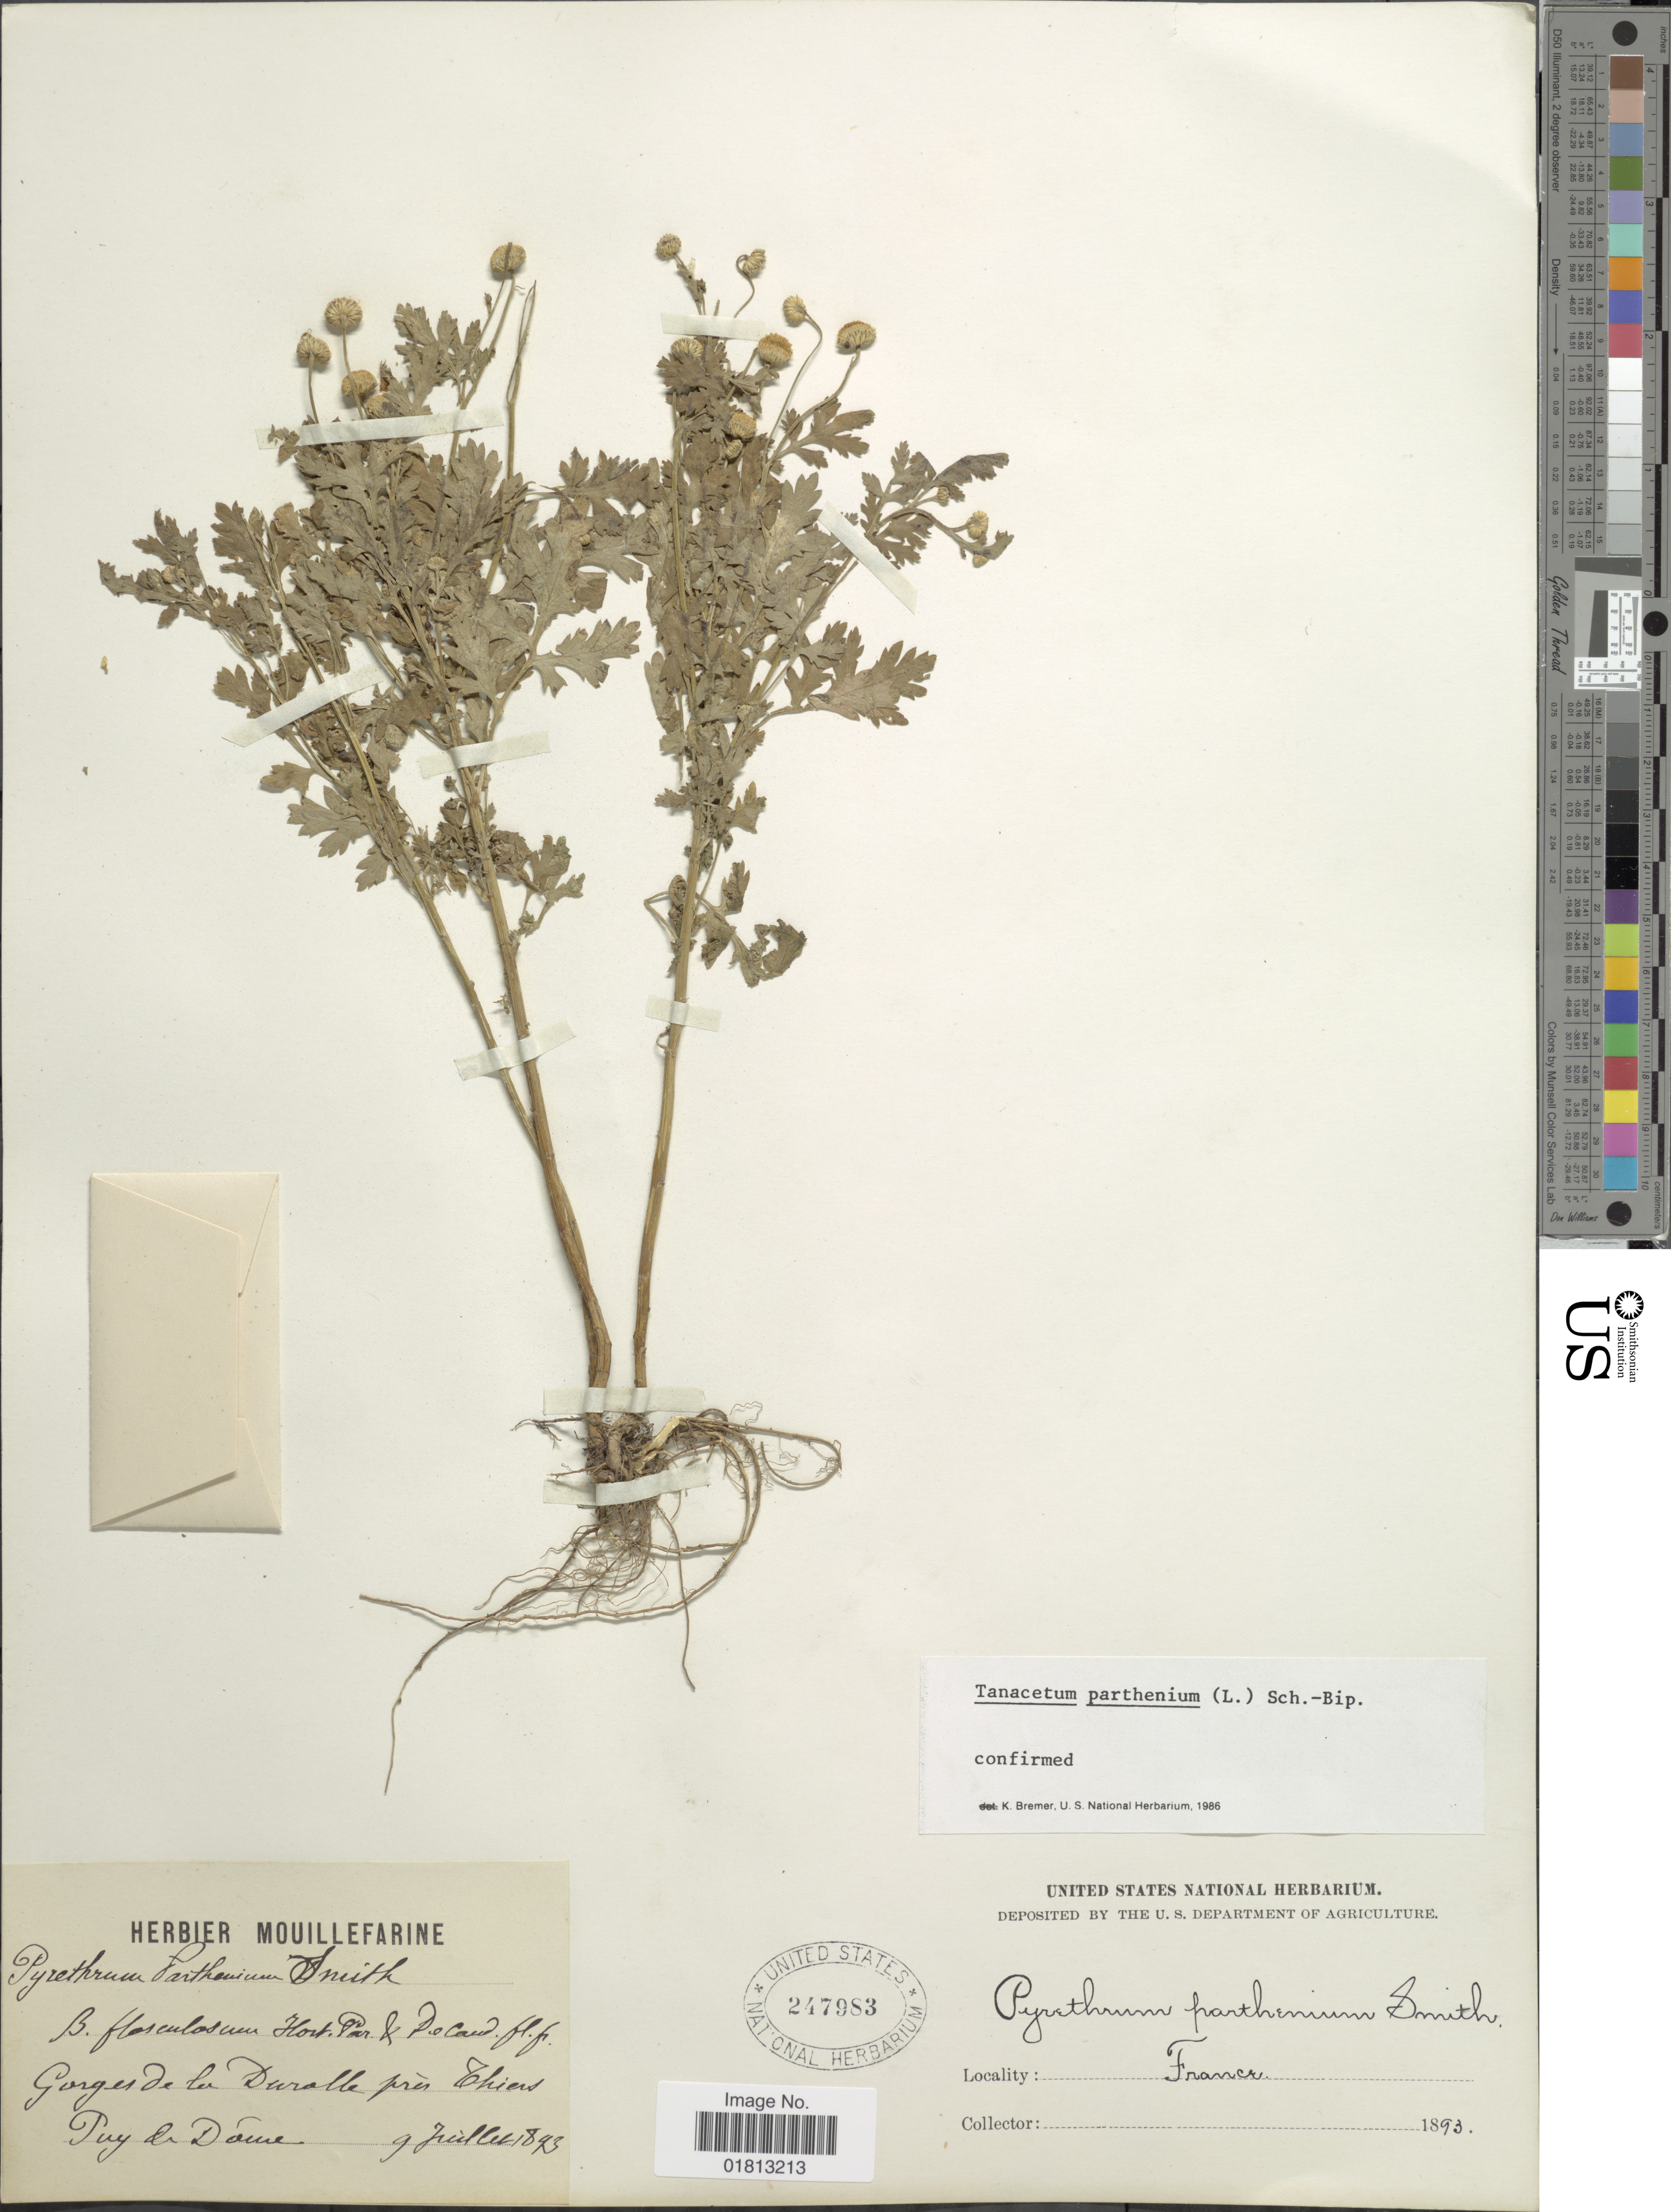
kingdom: Plantae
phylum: Tracheophyta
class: Magnoliopsida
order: Asterales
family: Asteraceae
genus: Tanacetum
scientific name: Tanacetum parthenium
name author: (L.) Sch. Bip.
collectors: ex herb. Mouillefarine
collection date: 1893-07-09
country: France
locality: Gorges de la Durolle pres Thiere, Puy de Dome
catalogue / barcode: US 247983